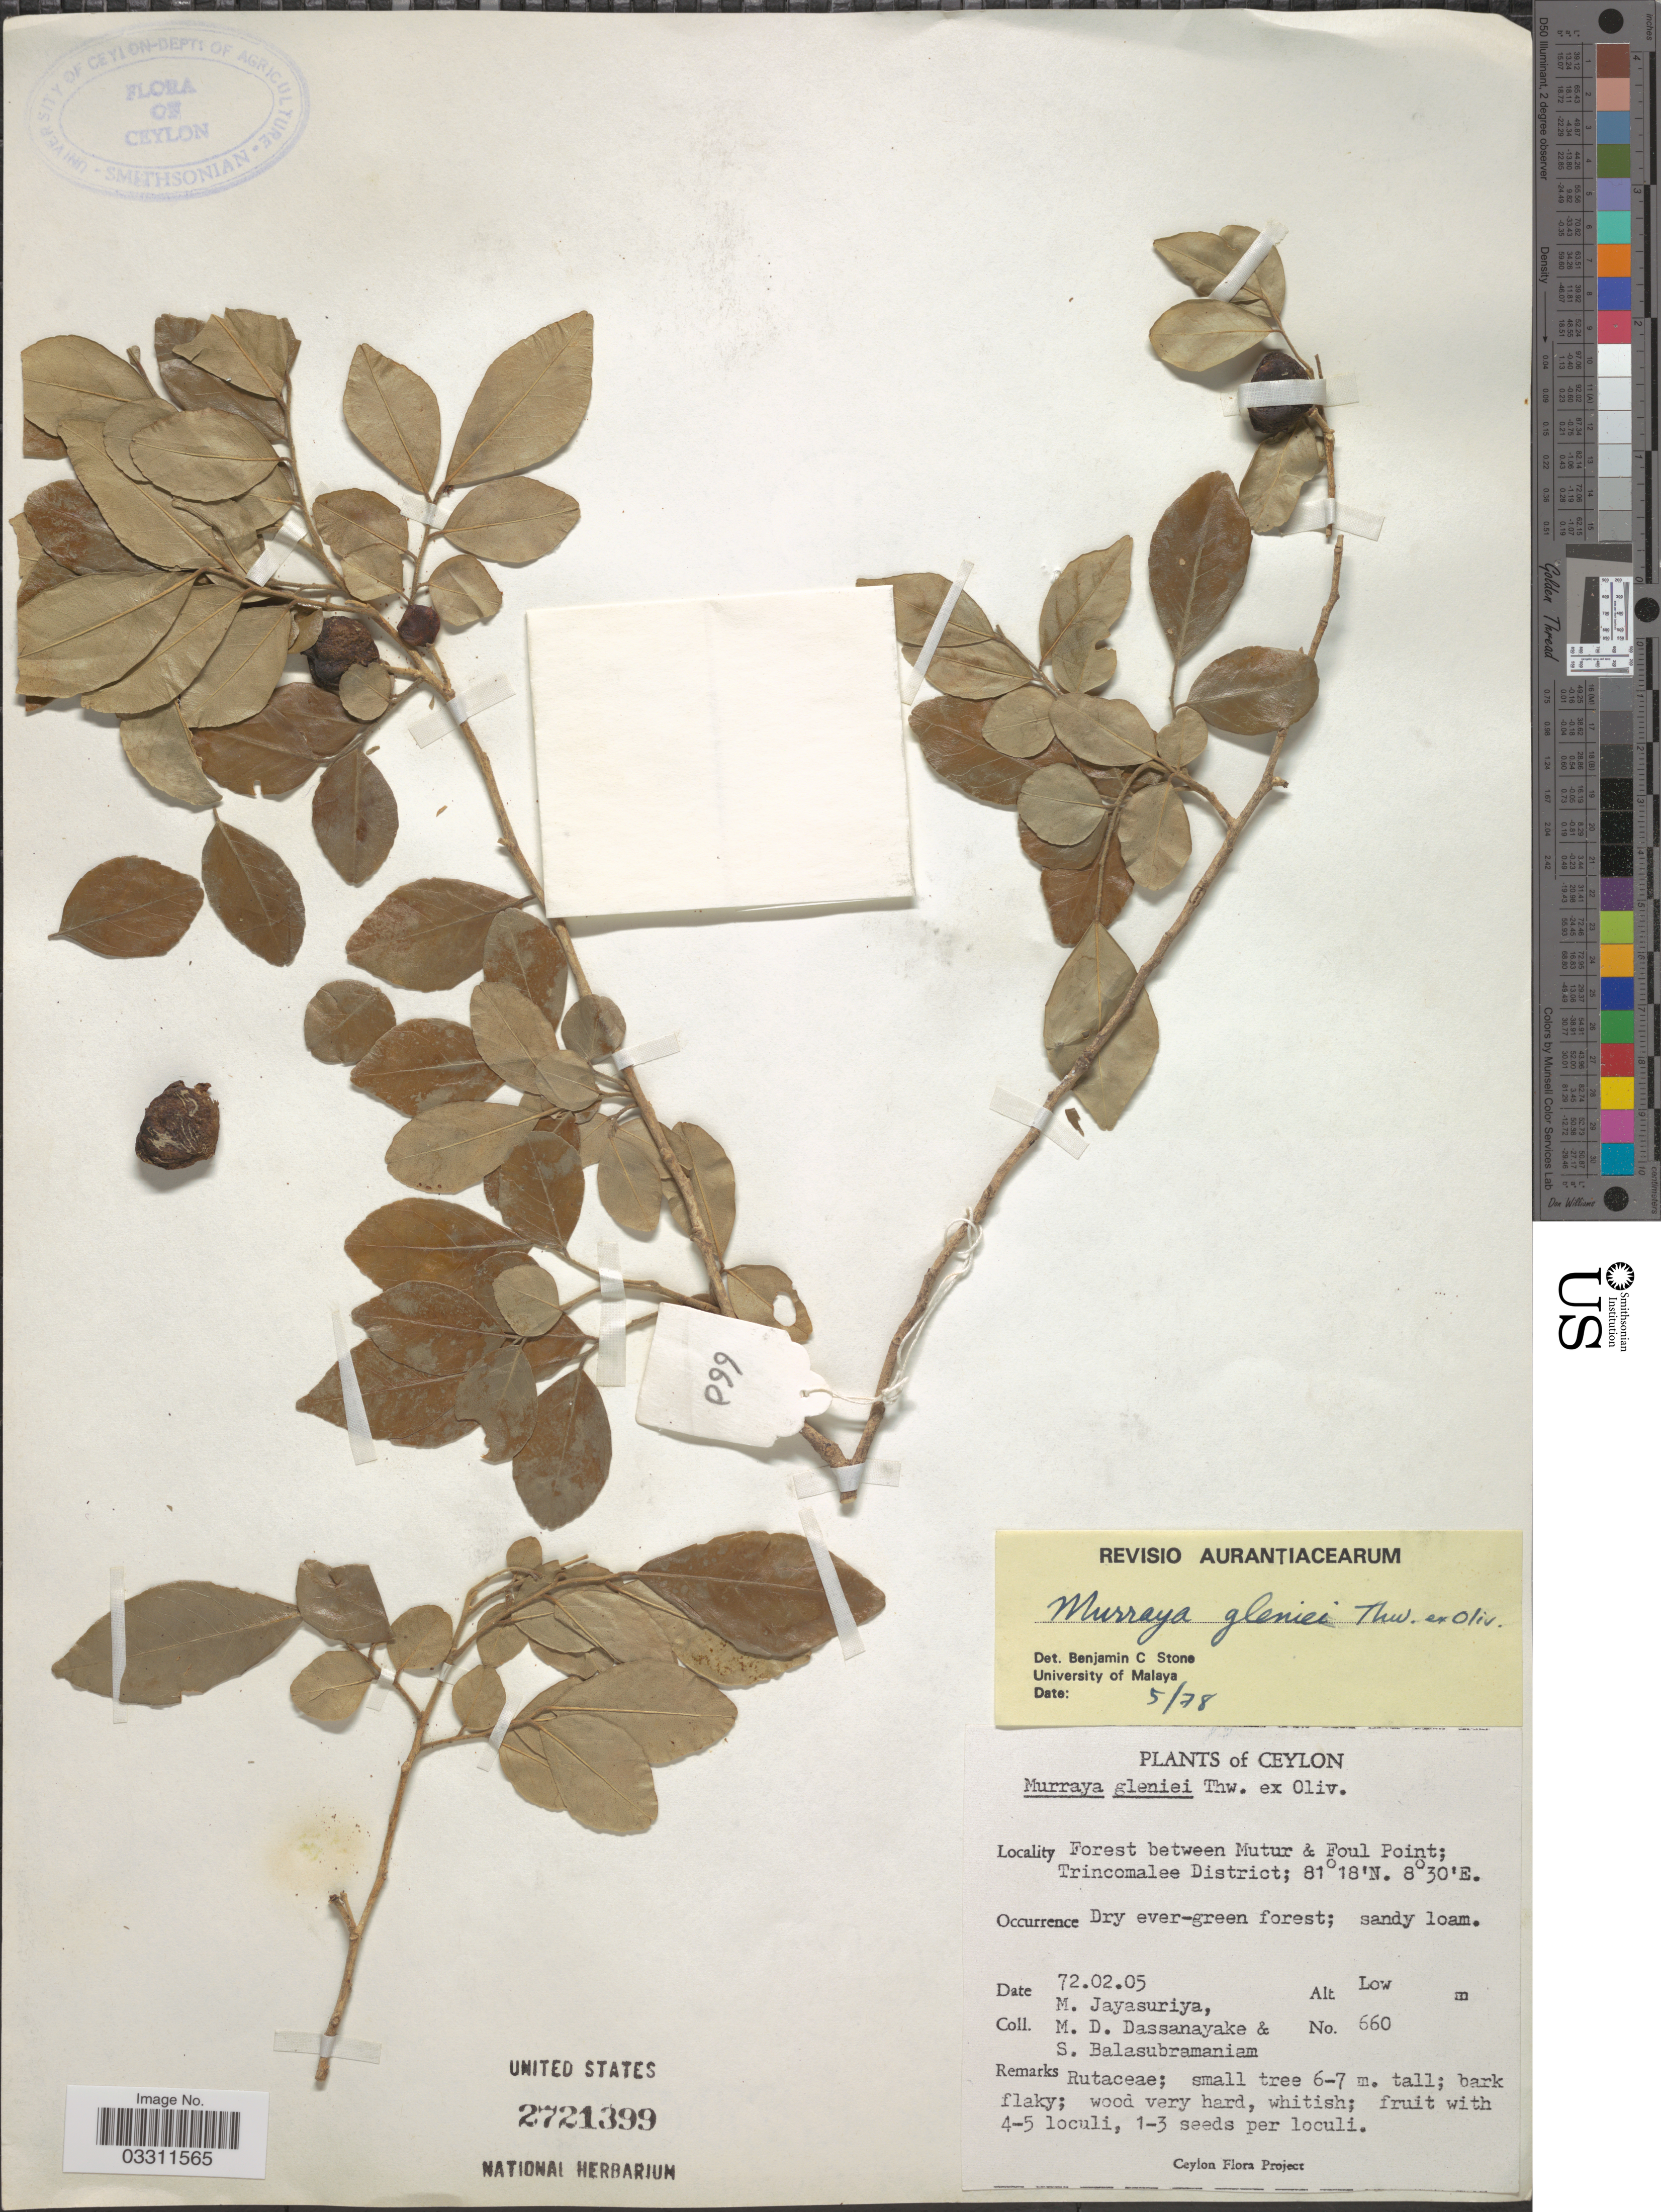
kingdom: Plantae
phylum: Tracheophyta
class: Magnoliopsida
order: Sapindales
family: Rutaceae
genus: Murraya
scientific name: Murraya glenieii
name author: Thwaites ex Oliv.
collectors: M. Jayasuriya, M. D. Dassanayake & S. Balasubramaniam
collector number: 660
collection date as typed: Transcribed d/m/y: 5/2/72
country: Sri Lanka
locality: Ceylon. Forest between Mutur & Foul Point; Trincomalee District.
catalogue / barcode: US 2721399